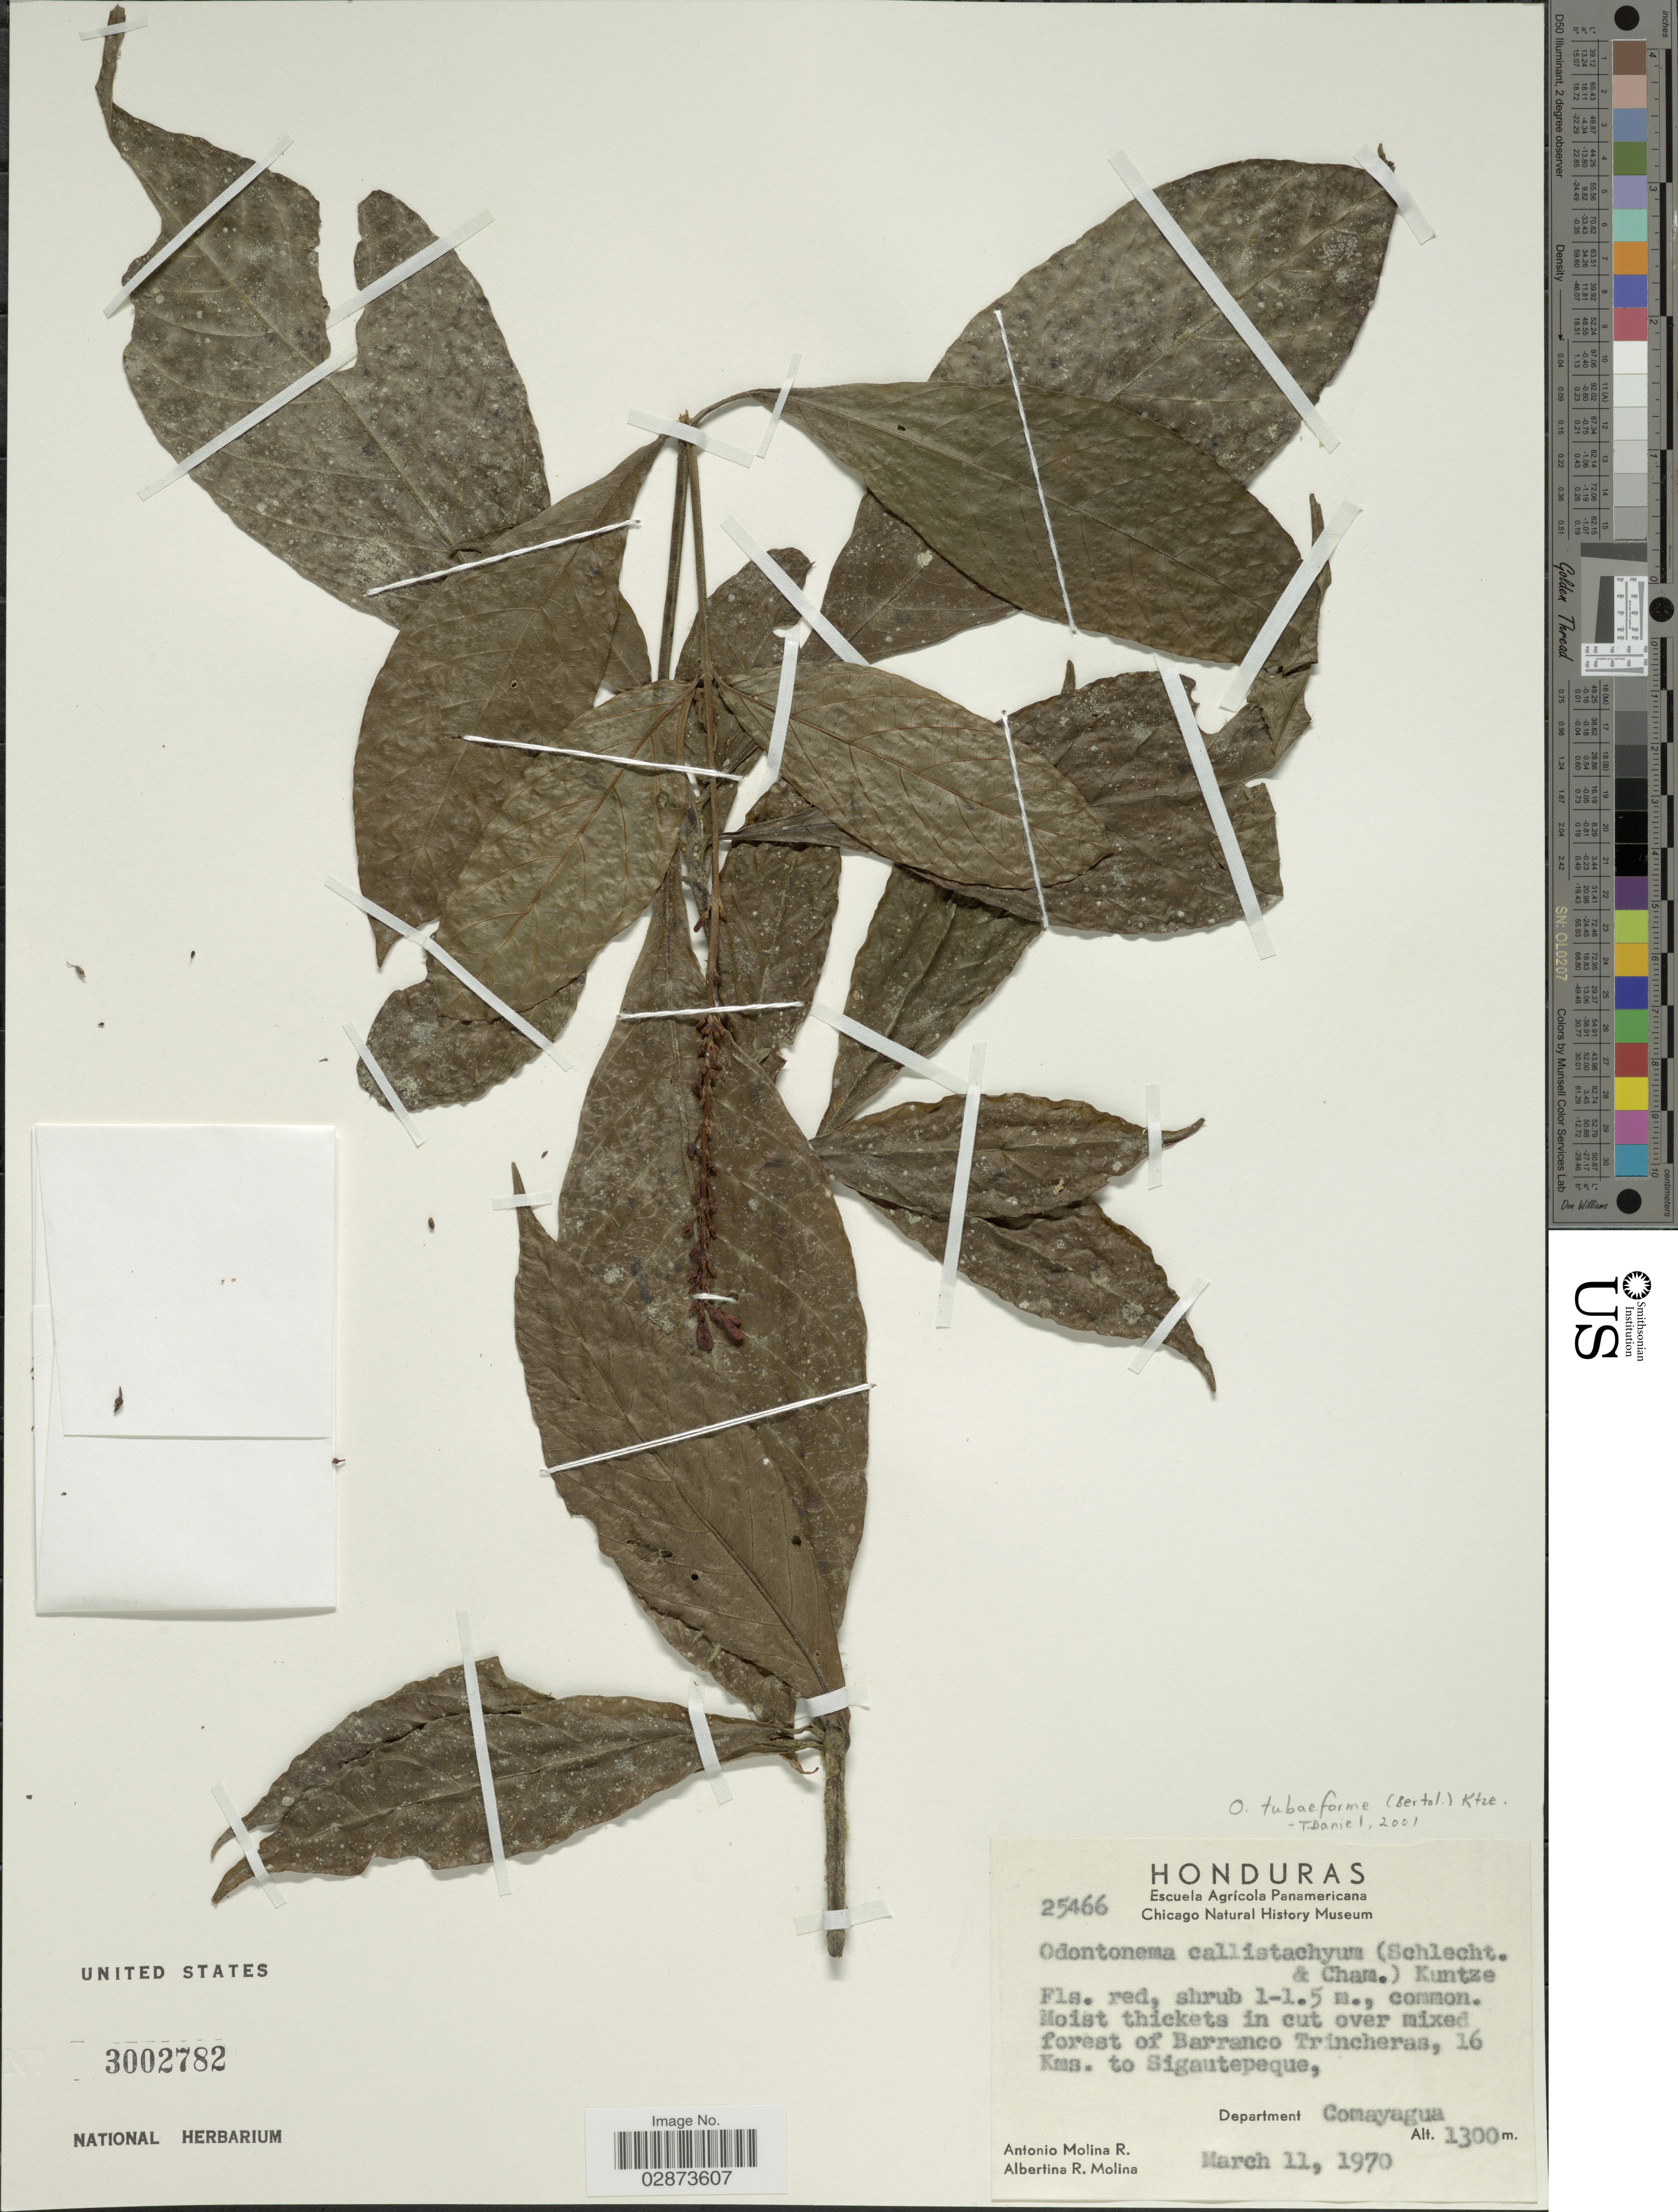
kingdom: Plantae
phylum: Tracheophyta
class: Magnoliopsida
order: Lamiales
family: Acanthaceae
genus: Odontonema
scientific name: Odontonema tubaeforme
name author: (Bertol.) Kuntze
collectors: A. Molina R. & A. R. Molina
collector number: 25466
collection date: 1970-03-11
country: Honduras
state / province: Comayagua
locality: Moist thickets in cut over mixed forest of Barranco Trincheras, 16 Kms. to Sigautepeque, Department Comayagua.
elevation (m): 1300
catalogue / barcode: US 3002782